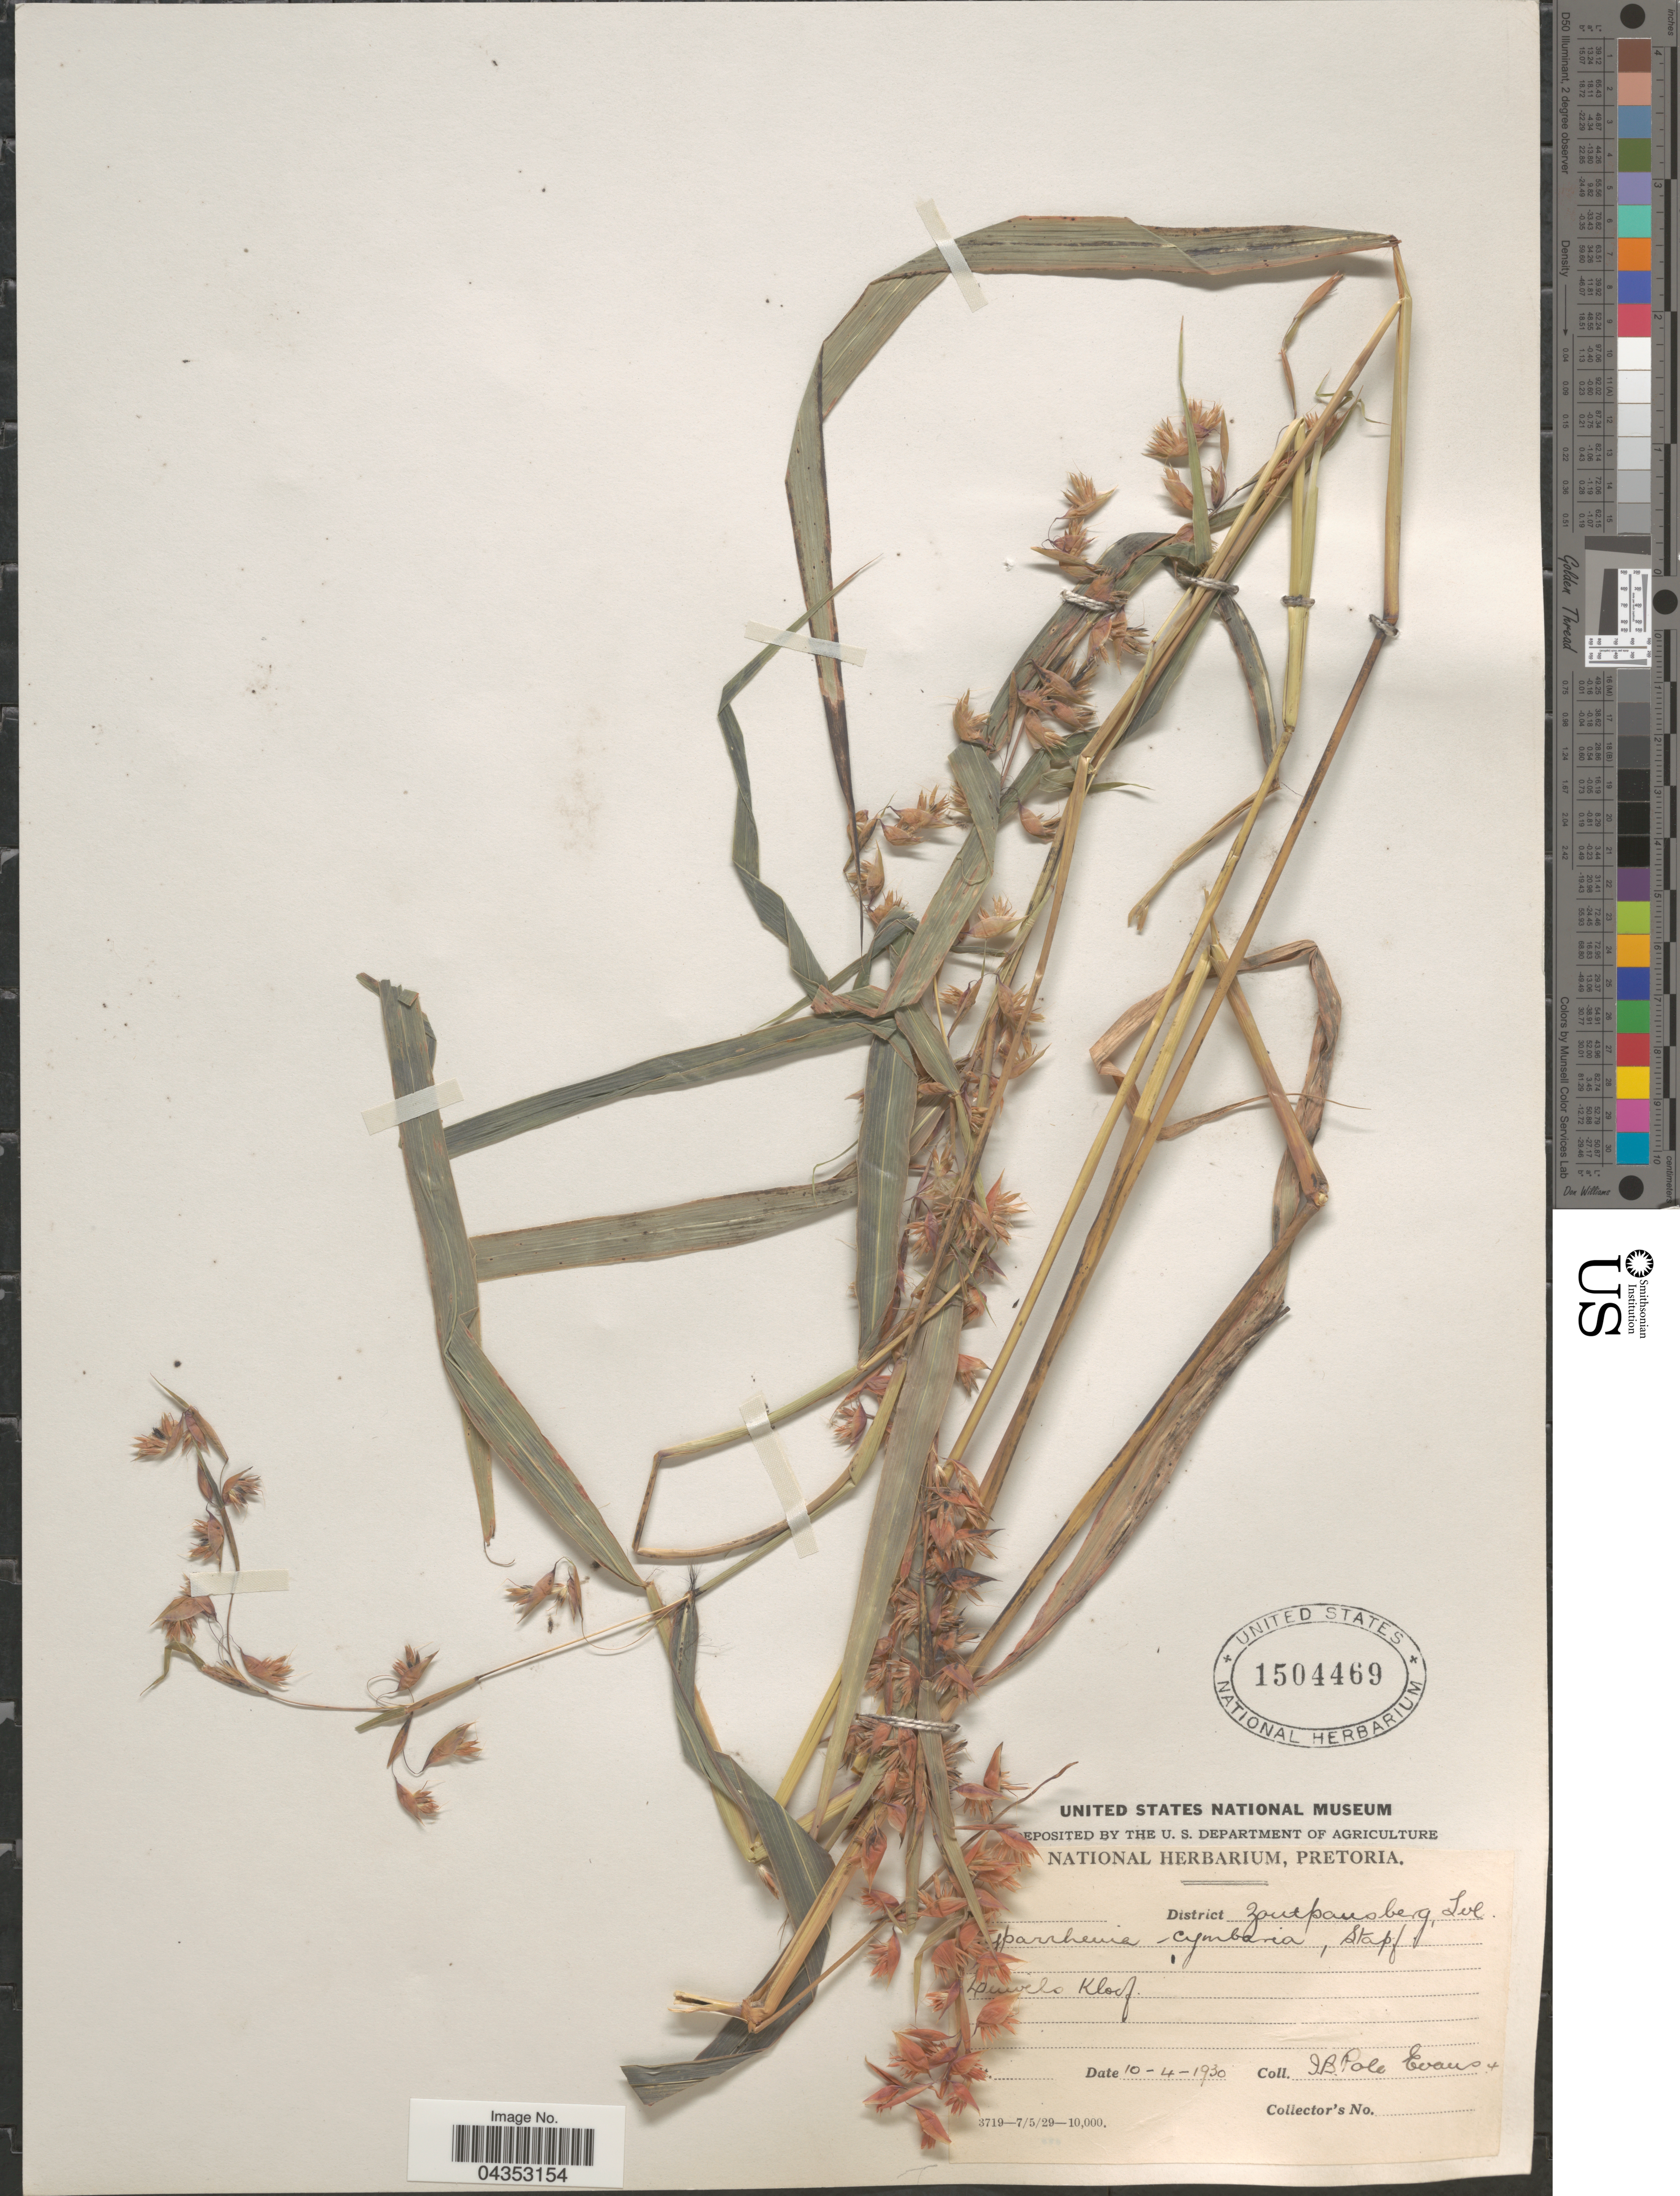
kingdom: Plantae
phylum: Tracheophyta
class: Liliopsida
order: Poales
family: Poaceae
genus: Hyparrhenia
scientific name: Hyparrhenia cymbaria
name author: (L.) Stapf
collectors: I. B. Pole-Evans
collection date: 1930-04-10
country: South Africa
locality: District Zoutpansberg, Tvl. Duiwels Kloof.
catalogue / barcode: US 1504469